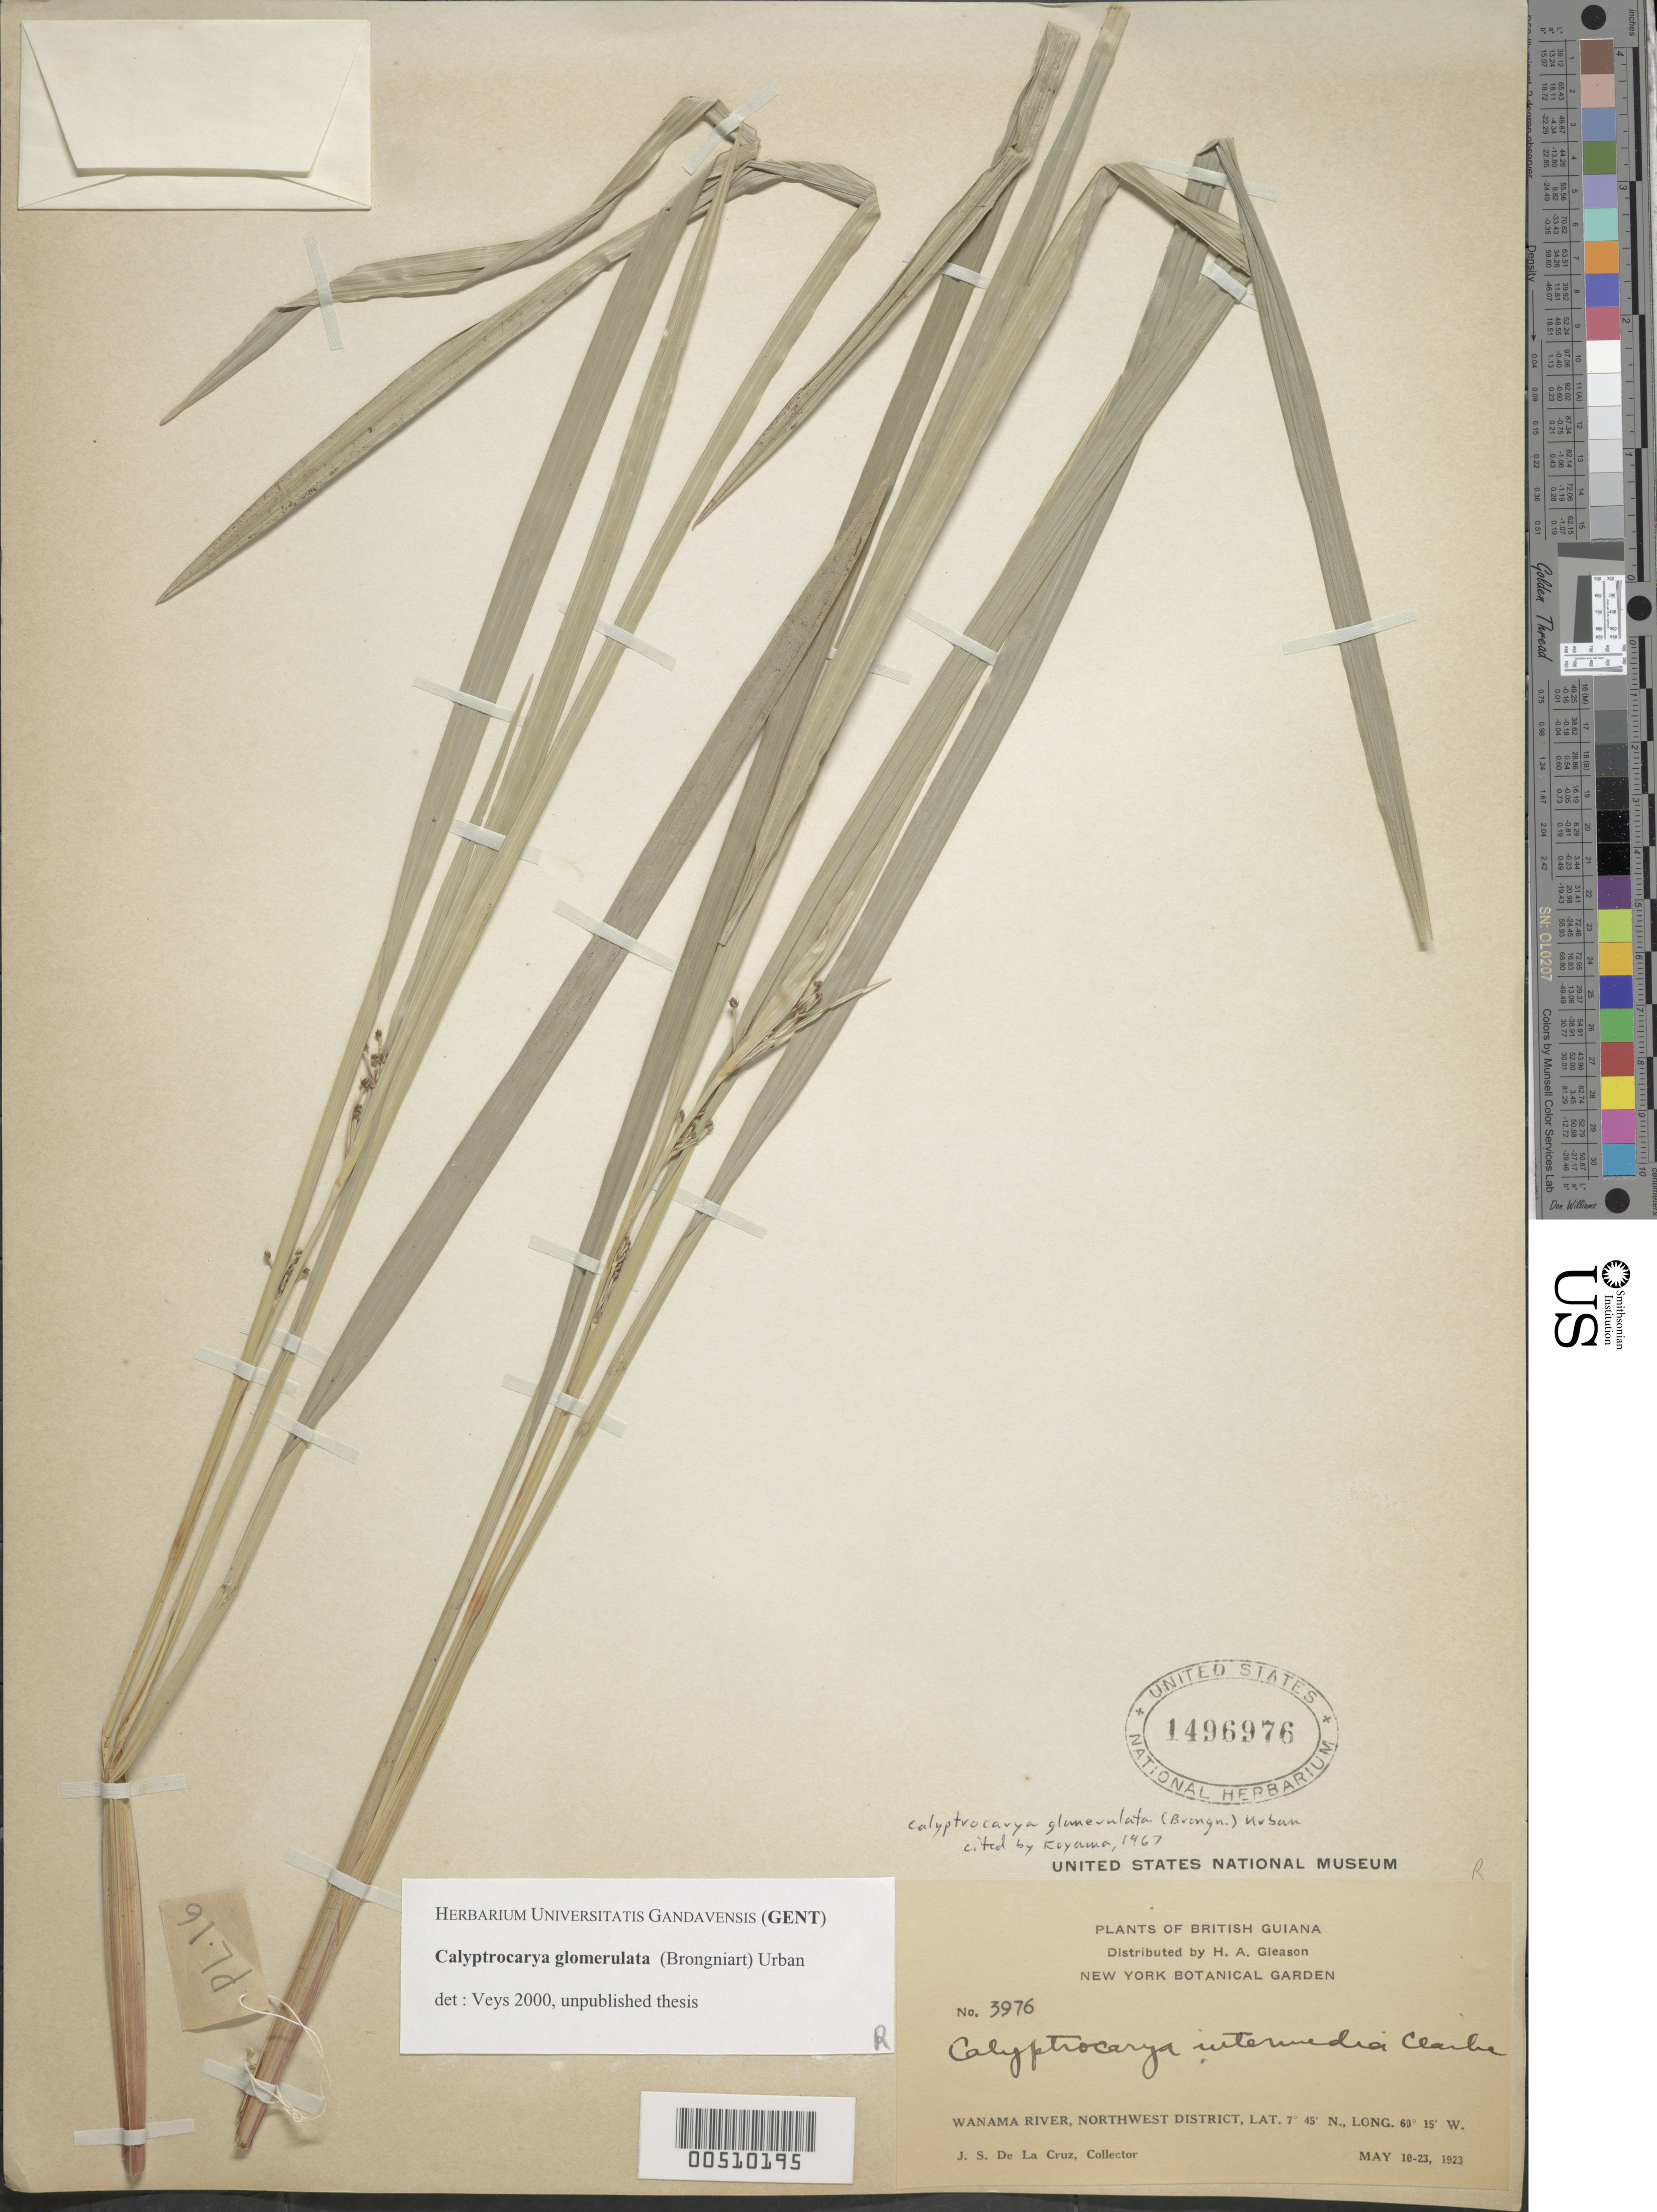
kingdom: Plantae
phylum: Tracheophyta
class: Liliopsida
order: Poales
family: Cyperaceae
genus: Calyptrocarya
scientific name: Calyptrocarya glomerulata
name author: (Brongn.) Urb.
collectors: J. S. de la Cruz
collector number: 3976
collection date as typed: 10 May 1923 to 23 May 1923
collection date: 1923-05-10/1923-05-23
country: Guyana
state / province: U. Demerara-Berbice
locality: Wanama River. [In former Northwest Region.]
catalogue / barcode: US 1496976